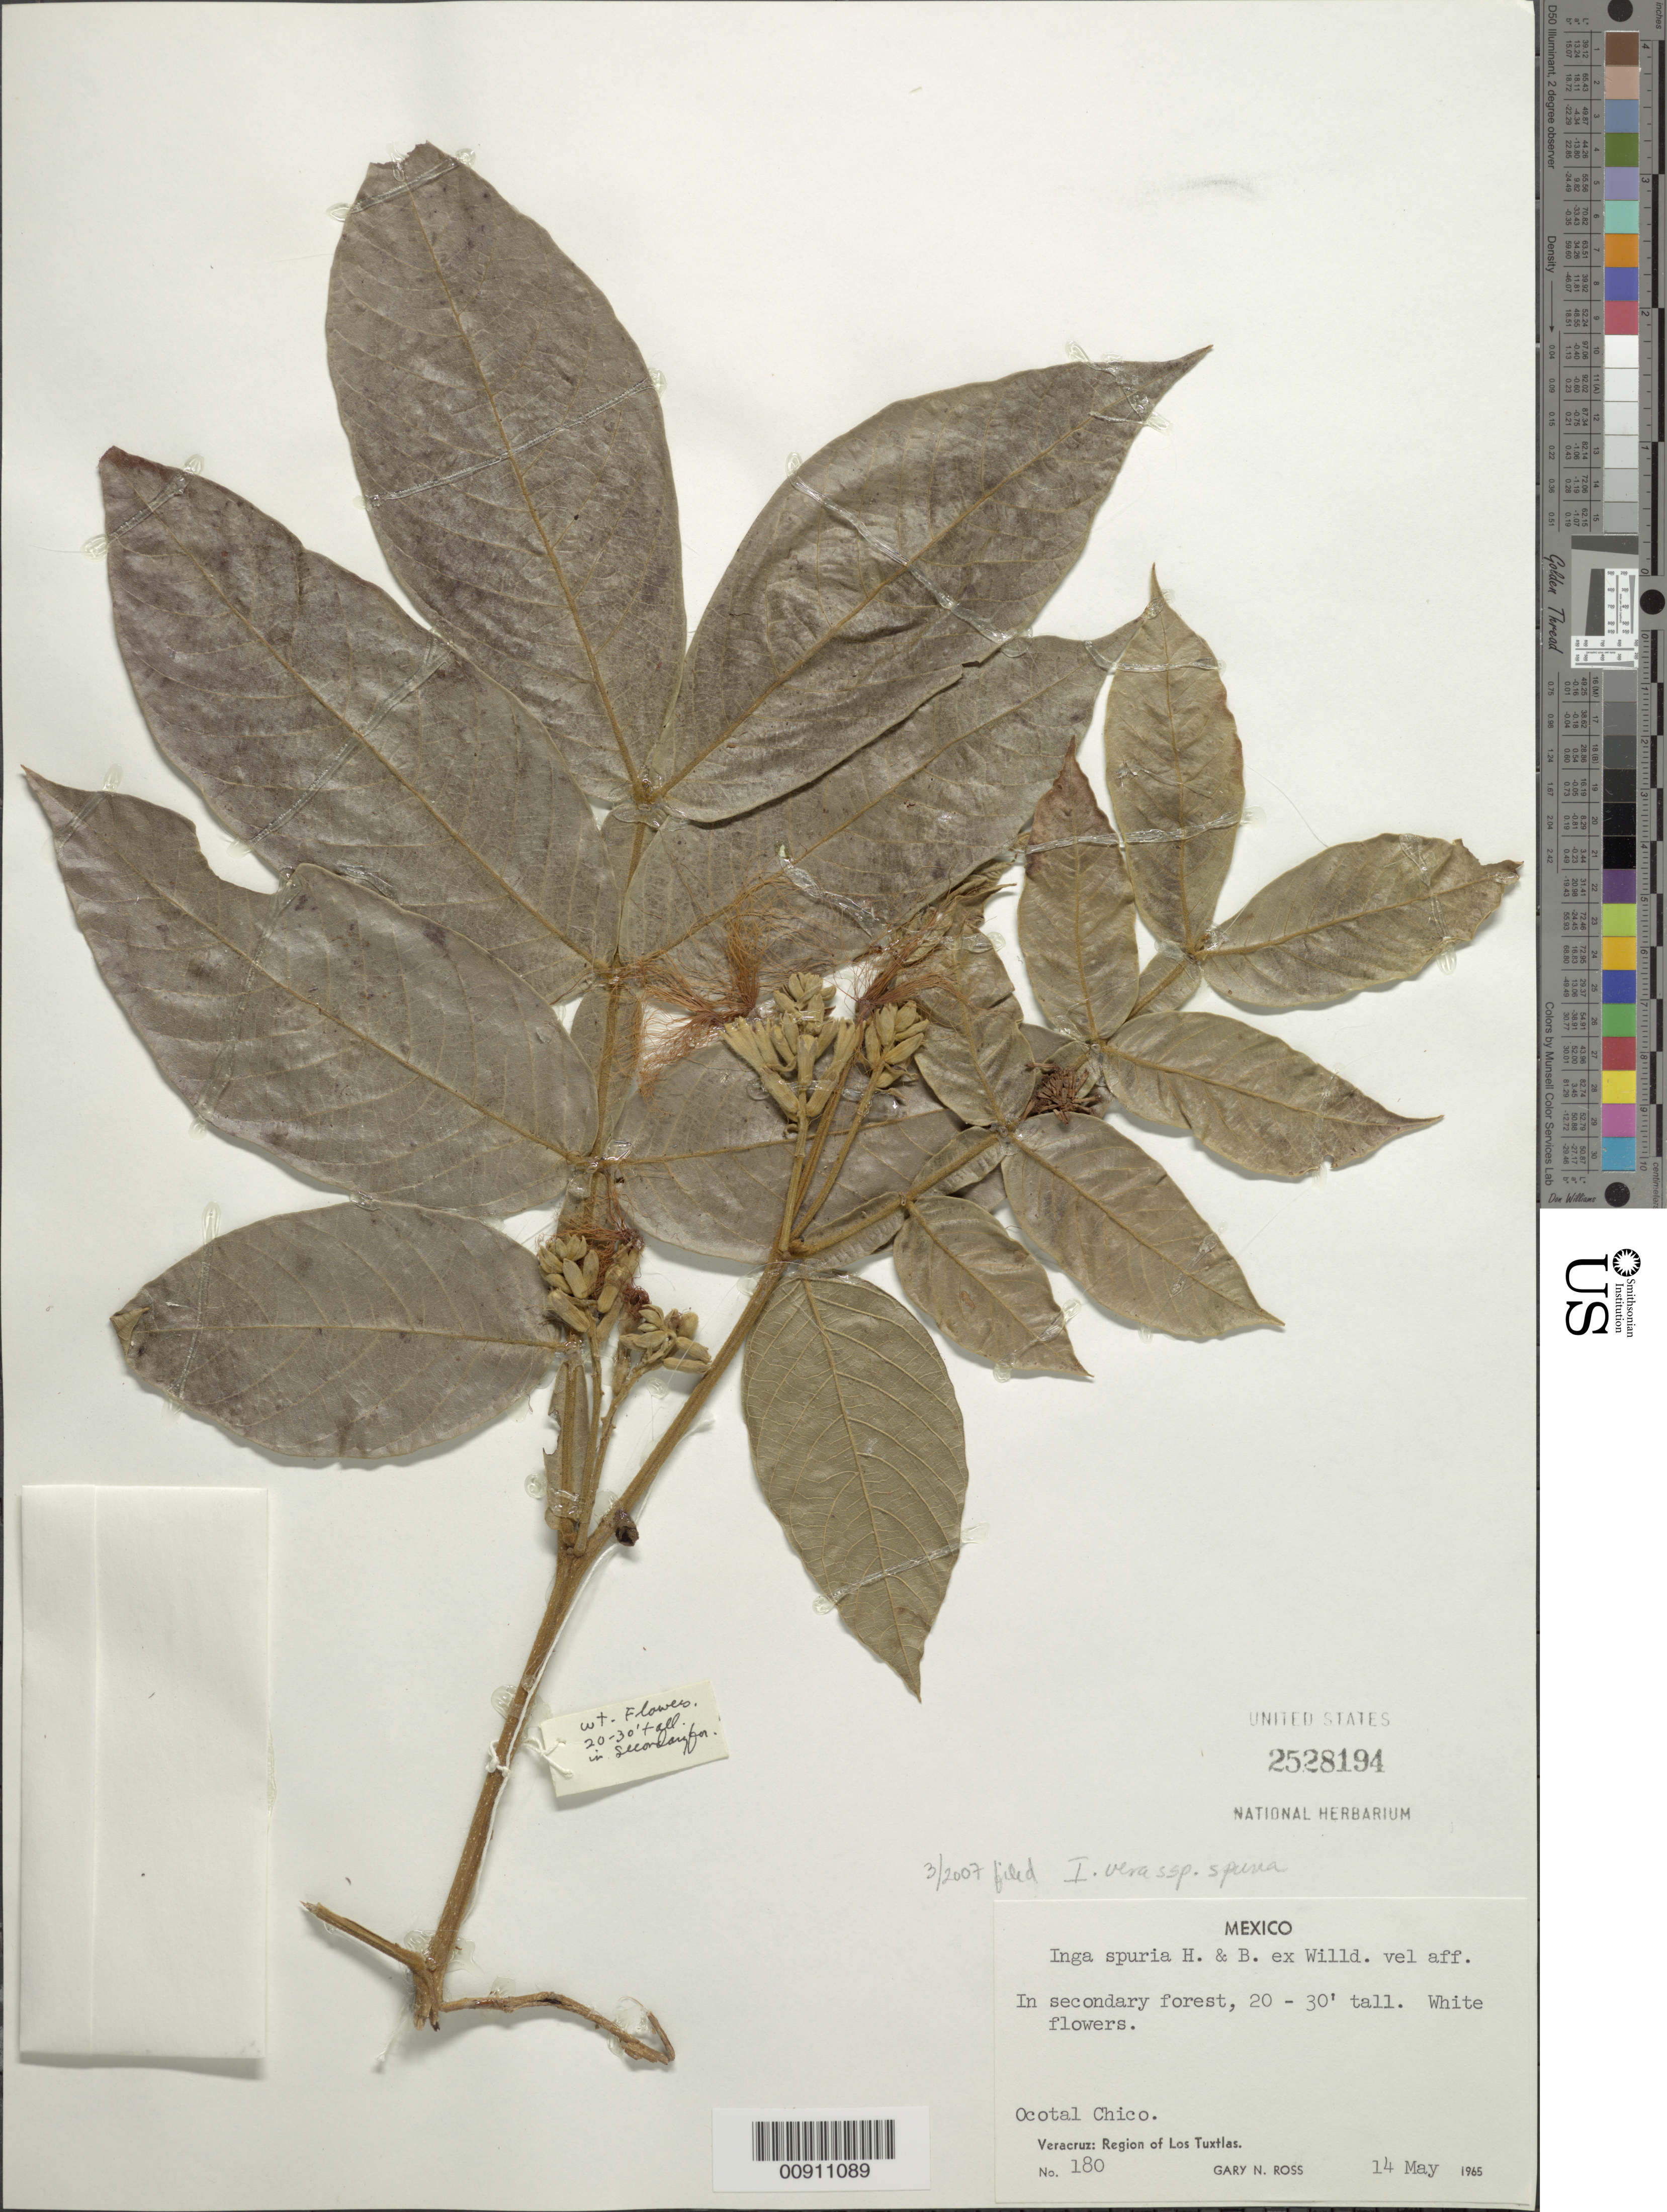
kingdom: Plantae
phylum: Tracheophyta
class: Magnoliopsida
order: Fabales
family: Fabaceae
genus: Inga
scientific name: Inga vera subsp. vera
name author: Willd.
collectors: G. N. Ross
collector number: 180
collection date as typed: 14 May 1965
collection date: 1965-05-14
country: Mexico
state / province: Veracruz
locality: Ocotal Chico. Veracruz: Region of Los Tuxtlas.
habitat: In secondary forest.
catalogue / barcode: US 2528194